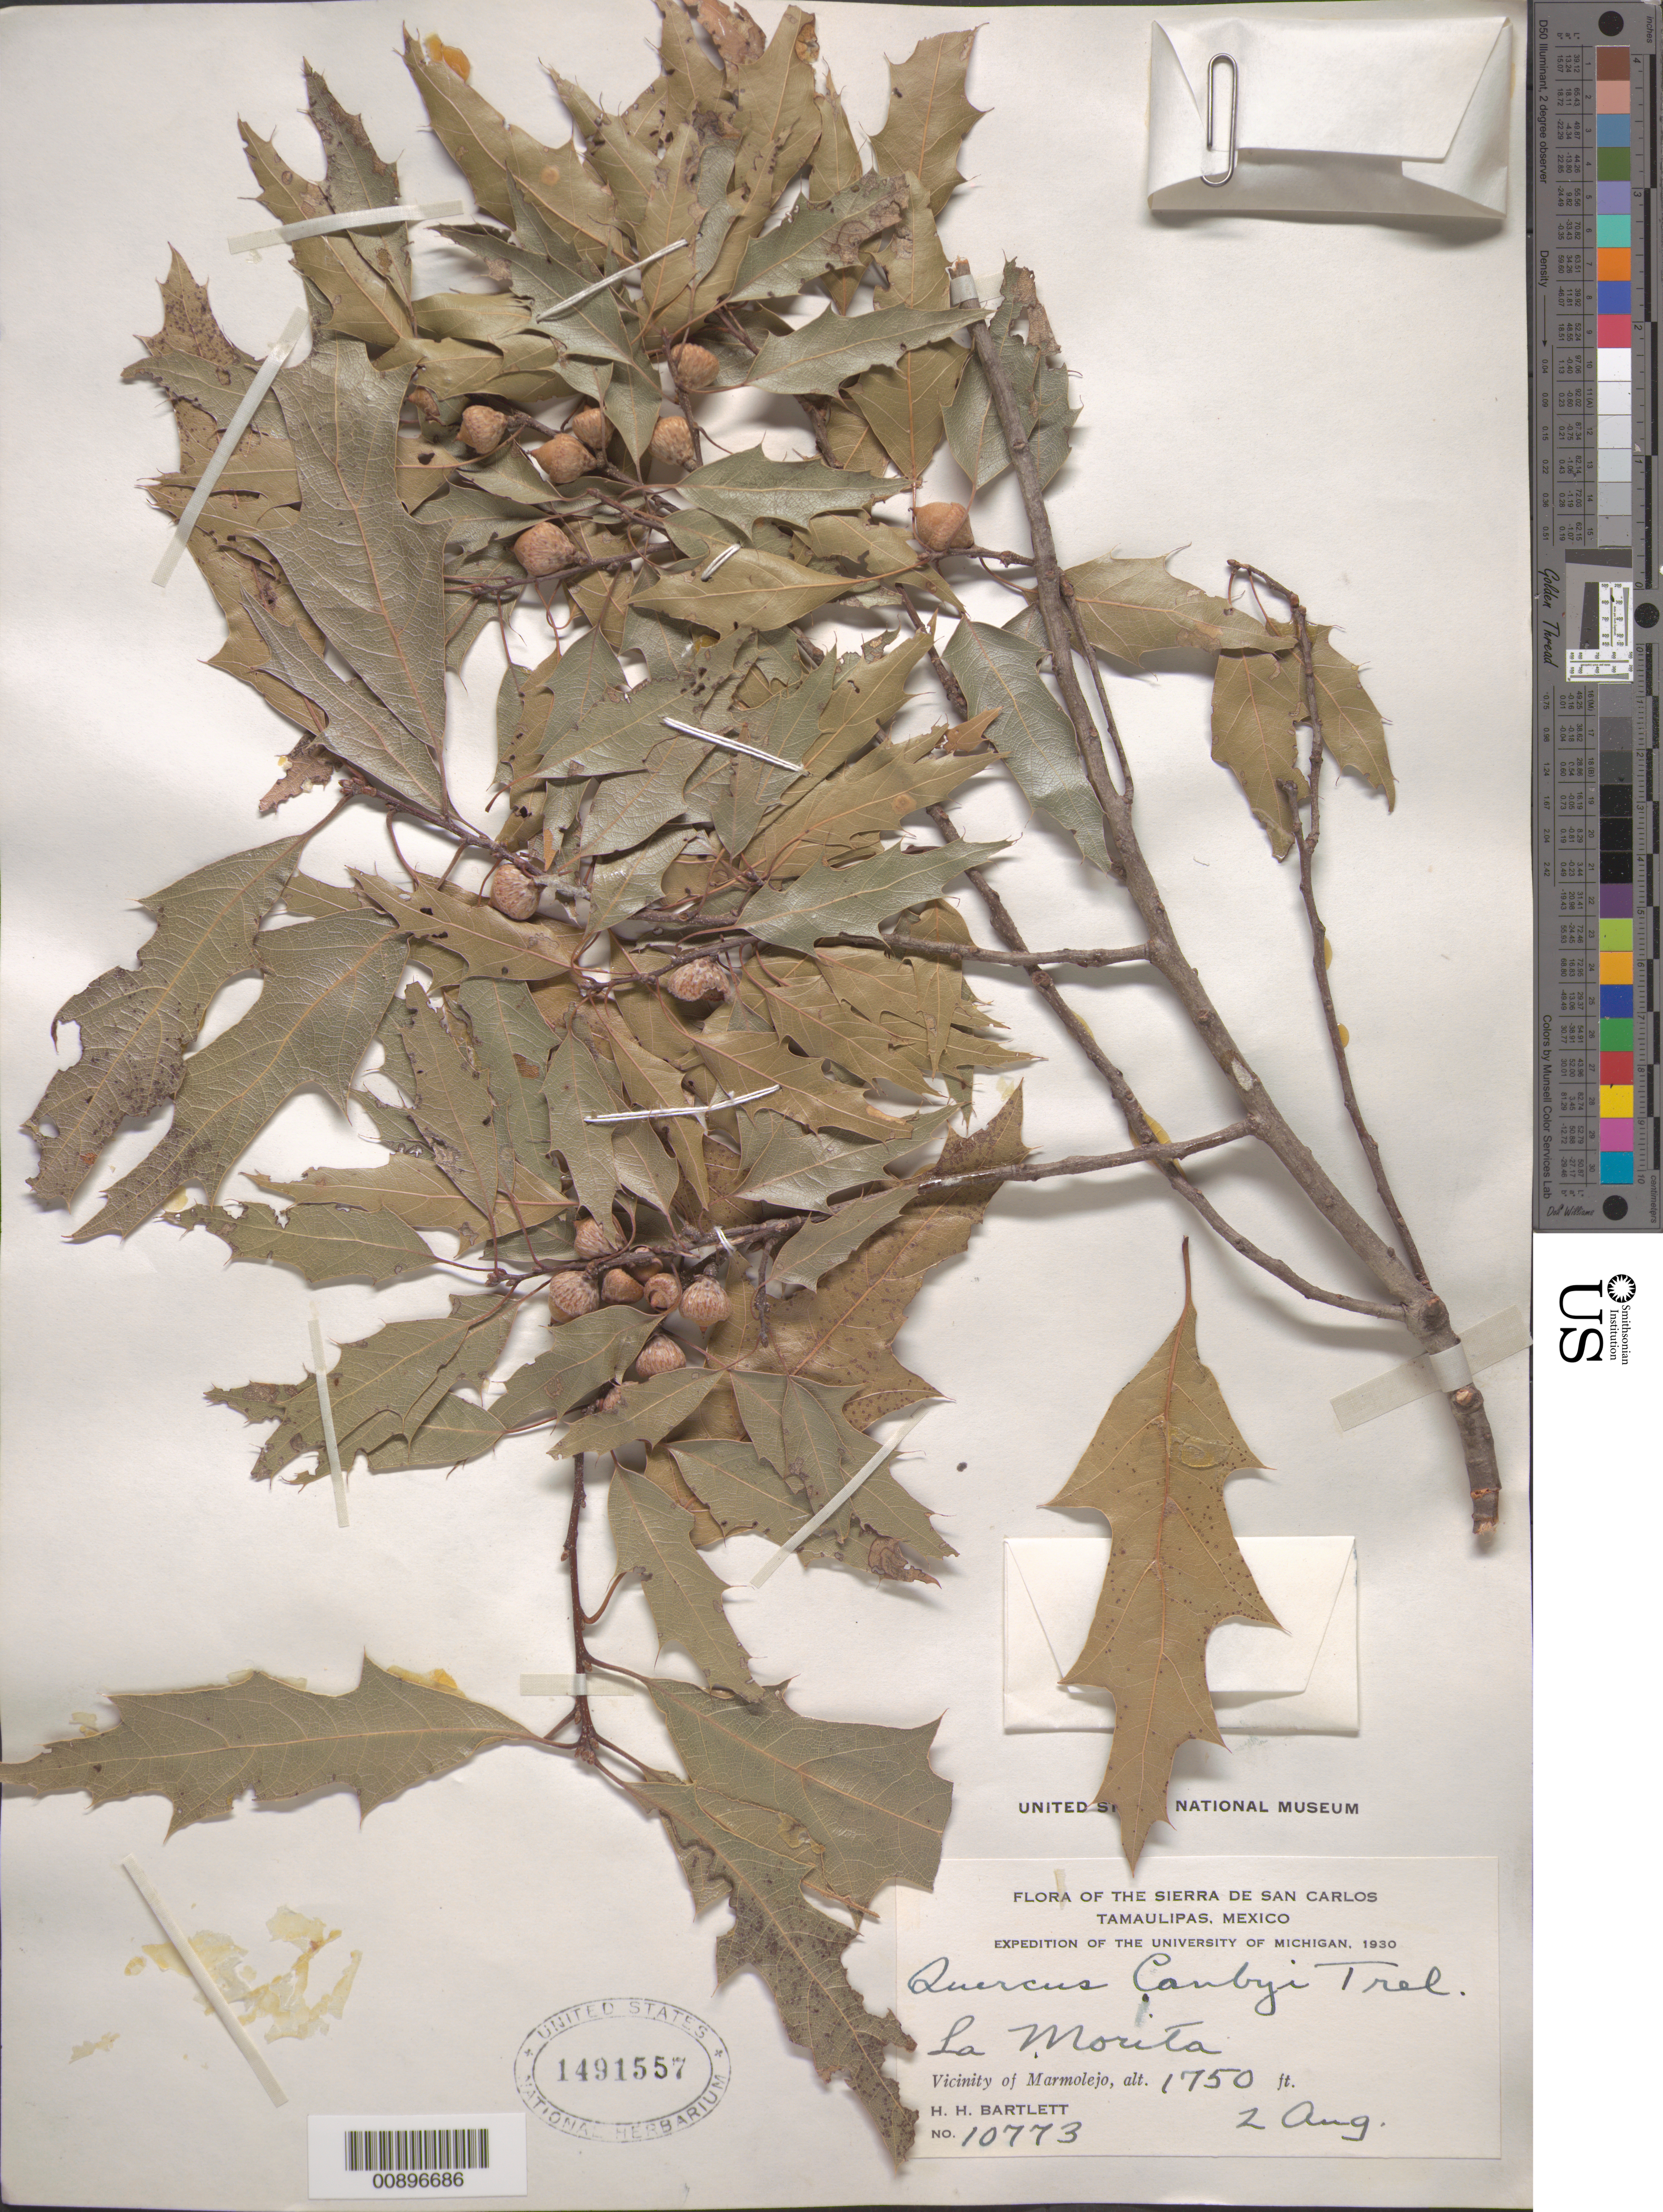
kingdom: Plantae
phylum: Tracheophyta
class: Magnoliopsida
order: Fagales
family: Fagaceae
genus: Quercus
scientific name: Quercus canbyi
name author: Trel.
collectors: H. H. Bartlett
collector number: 10773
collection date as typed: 02 Aug 1930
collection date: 1930-08-02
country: Mexico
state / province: Tamaulipas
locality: La Morita. Vicinity of Marmolejo.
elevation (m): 533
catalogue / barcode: US 1491557